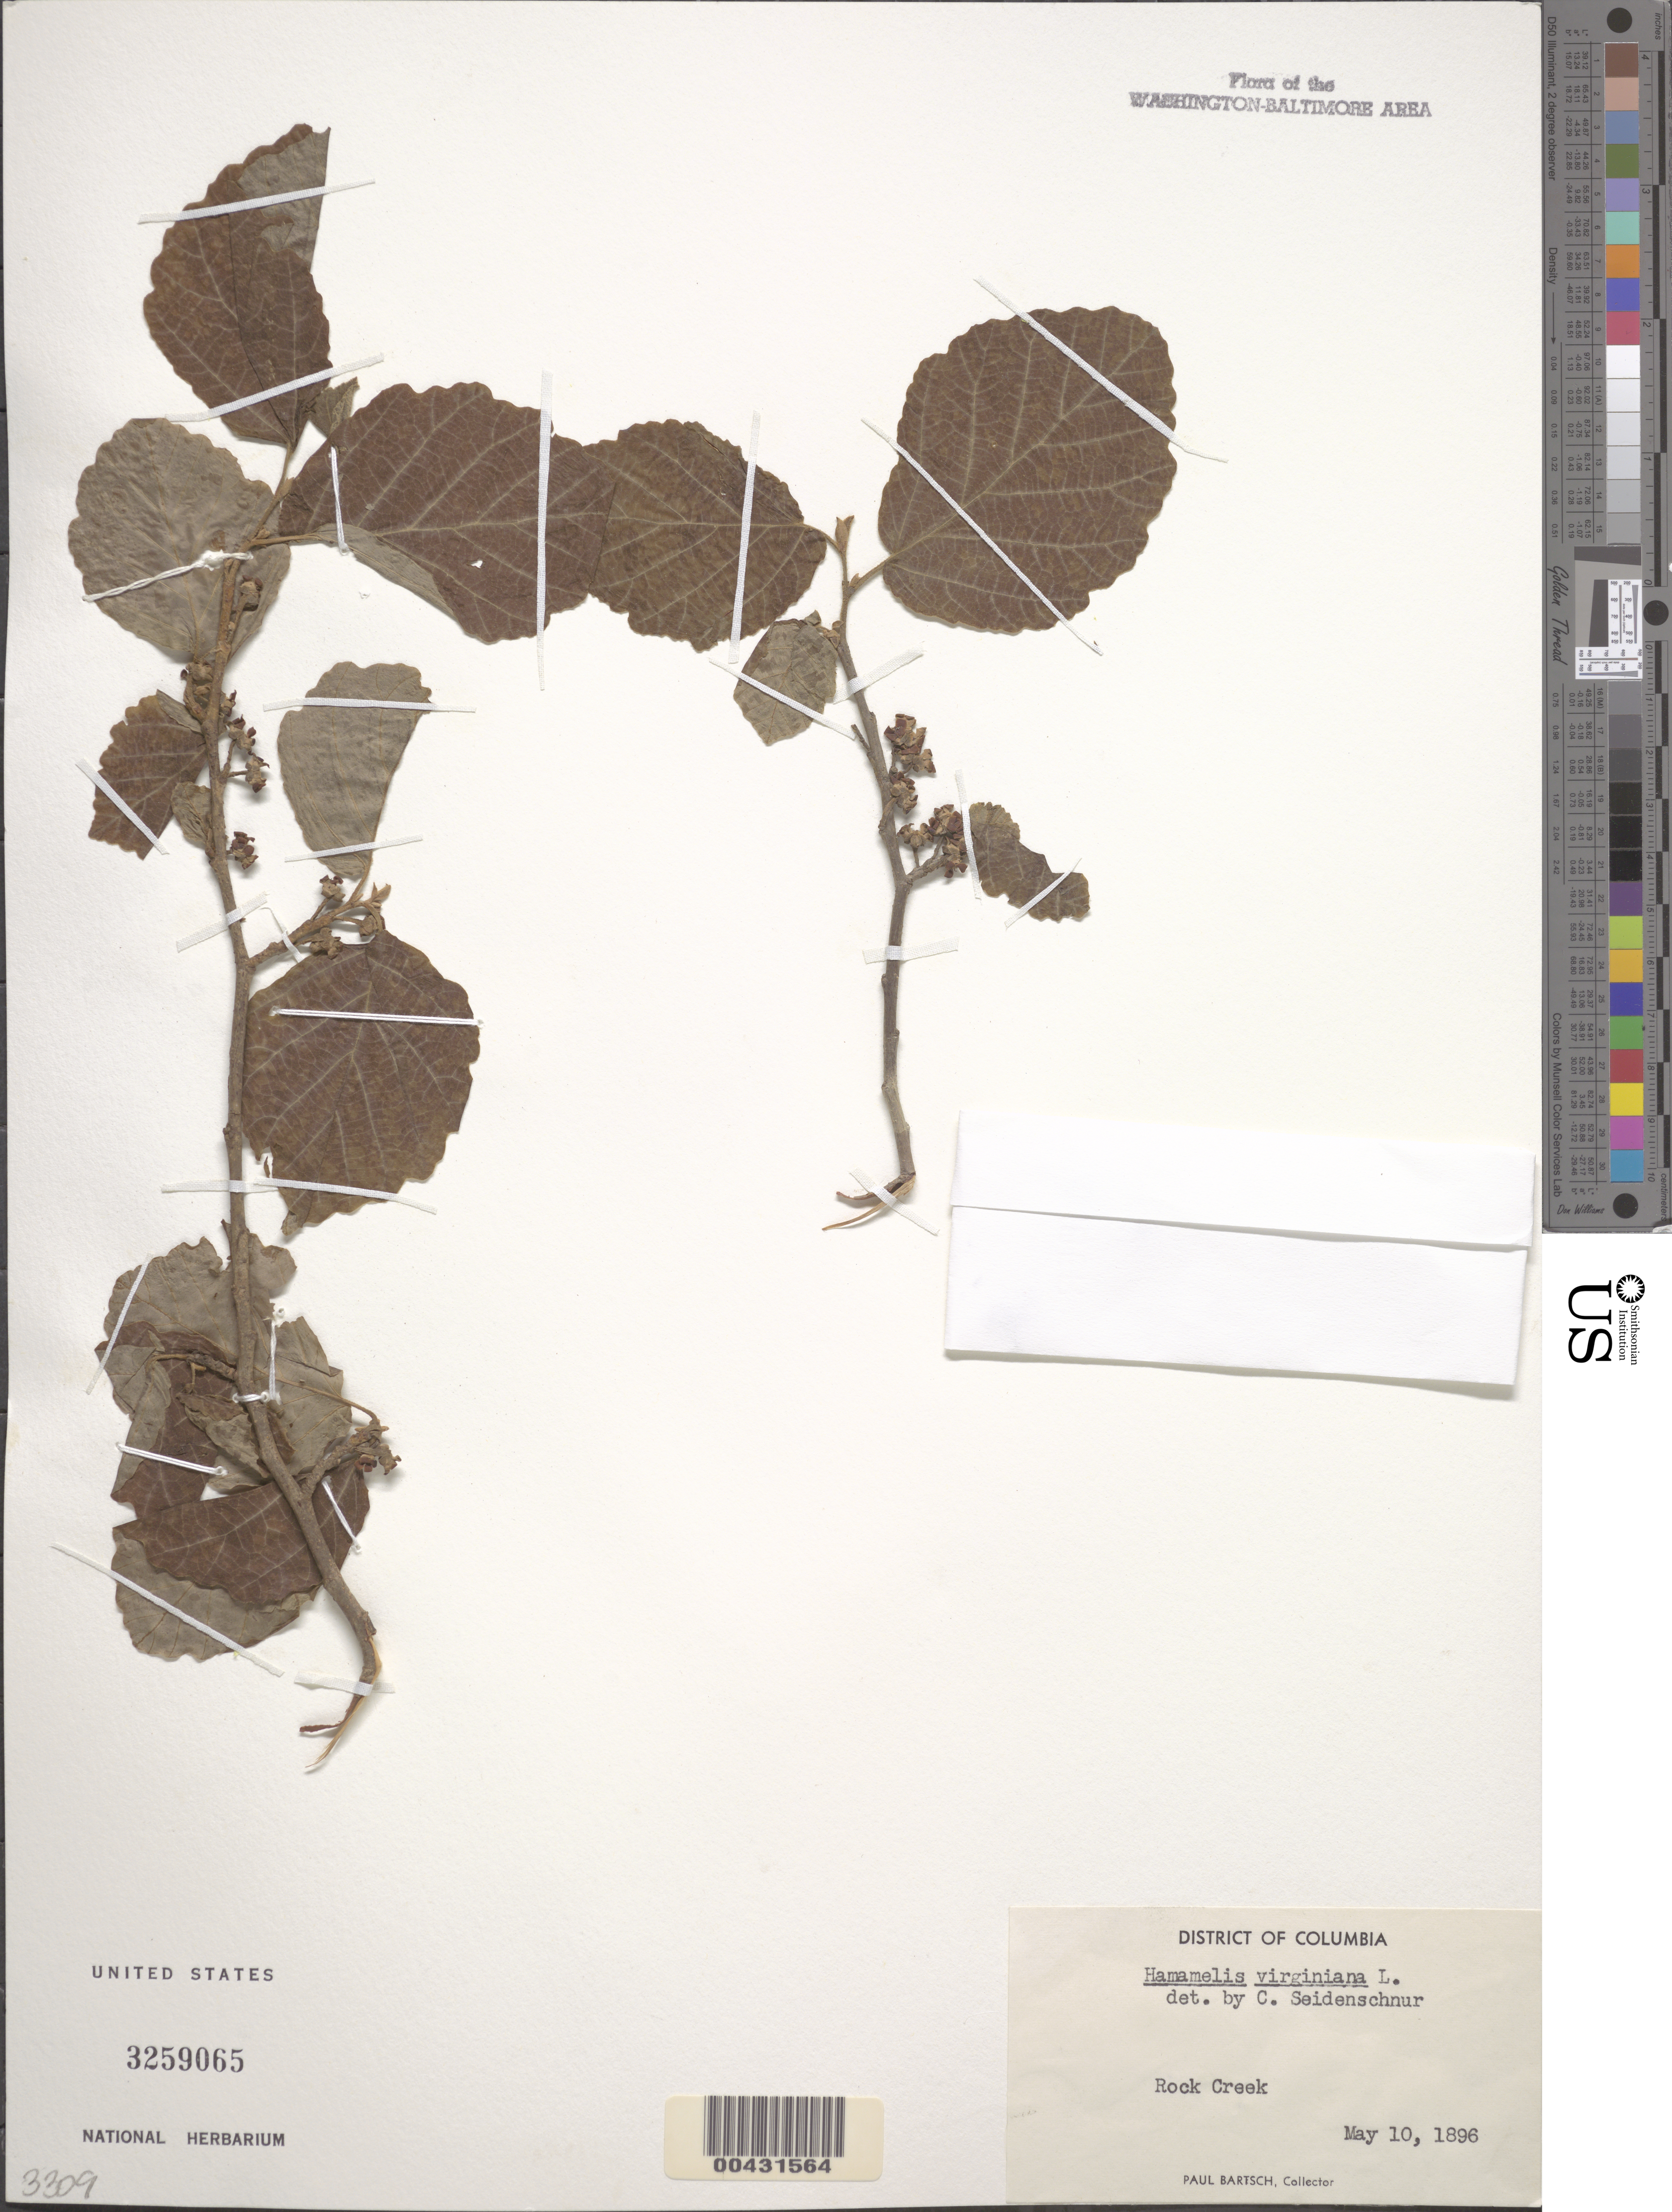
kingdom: Plantae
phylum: Tracheophyta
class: Magnoliopsida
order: Saxifragales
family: Hamamelidaceae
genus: Hamamelis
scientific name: Hamamelis virginiana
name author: L.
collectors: P. Bartsch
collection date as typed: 10 May 1896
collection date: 1896-05-10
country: United States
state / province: District of Columbia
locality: Rock Creek Rock Creek Park and vicinity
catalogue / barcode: US 3259065